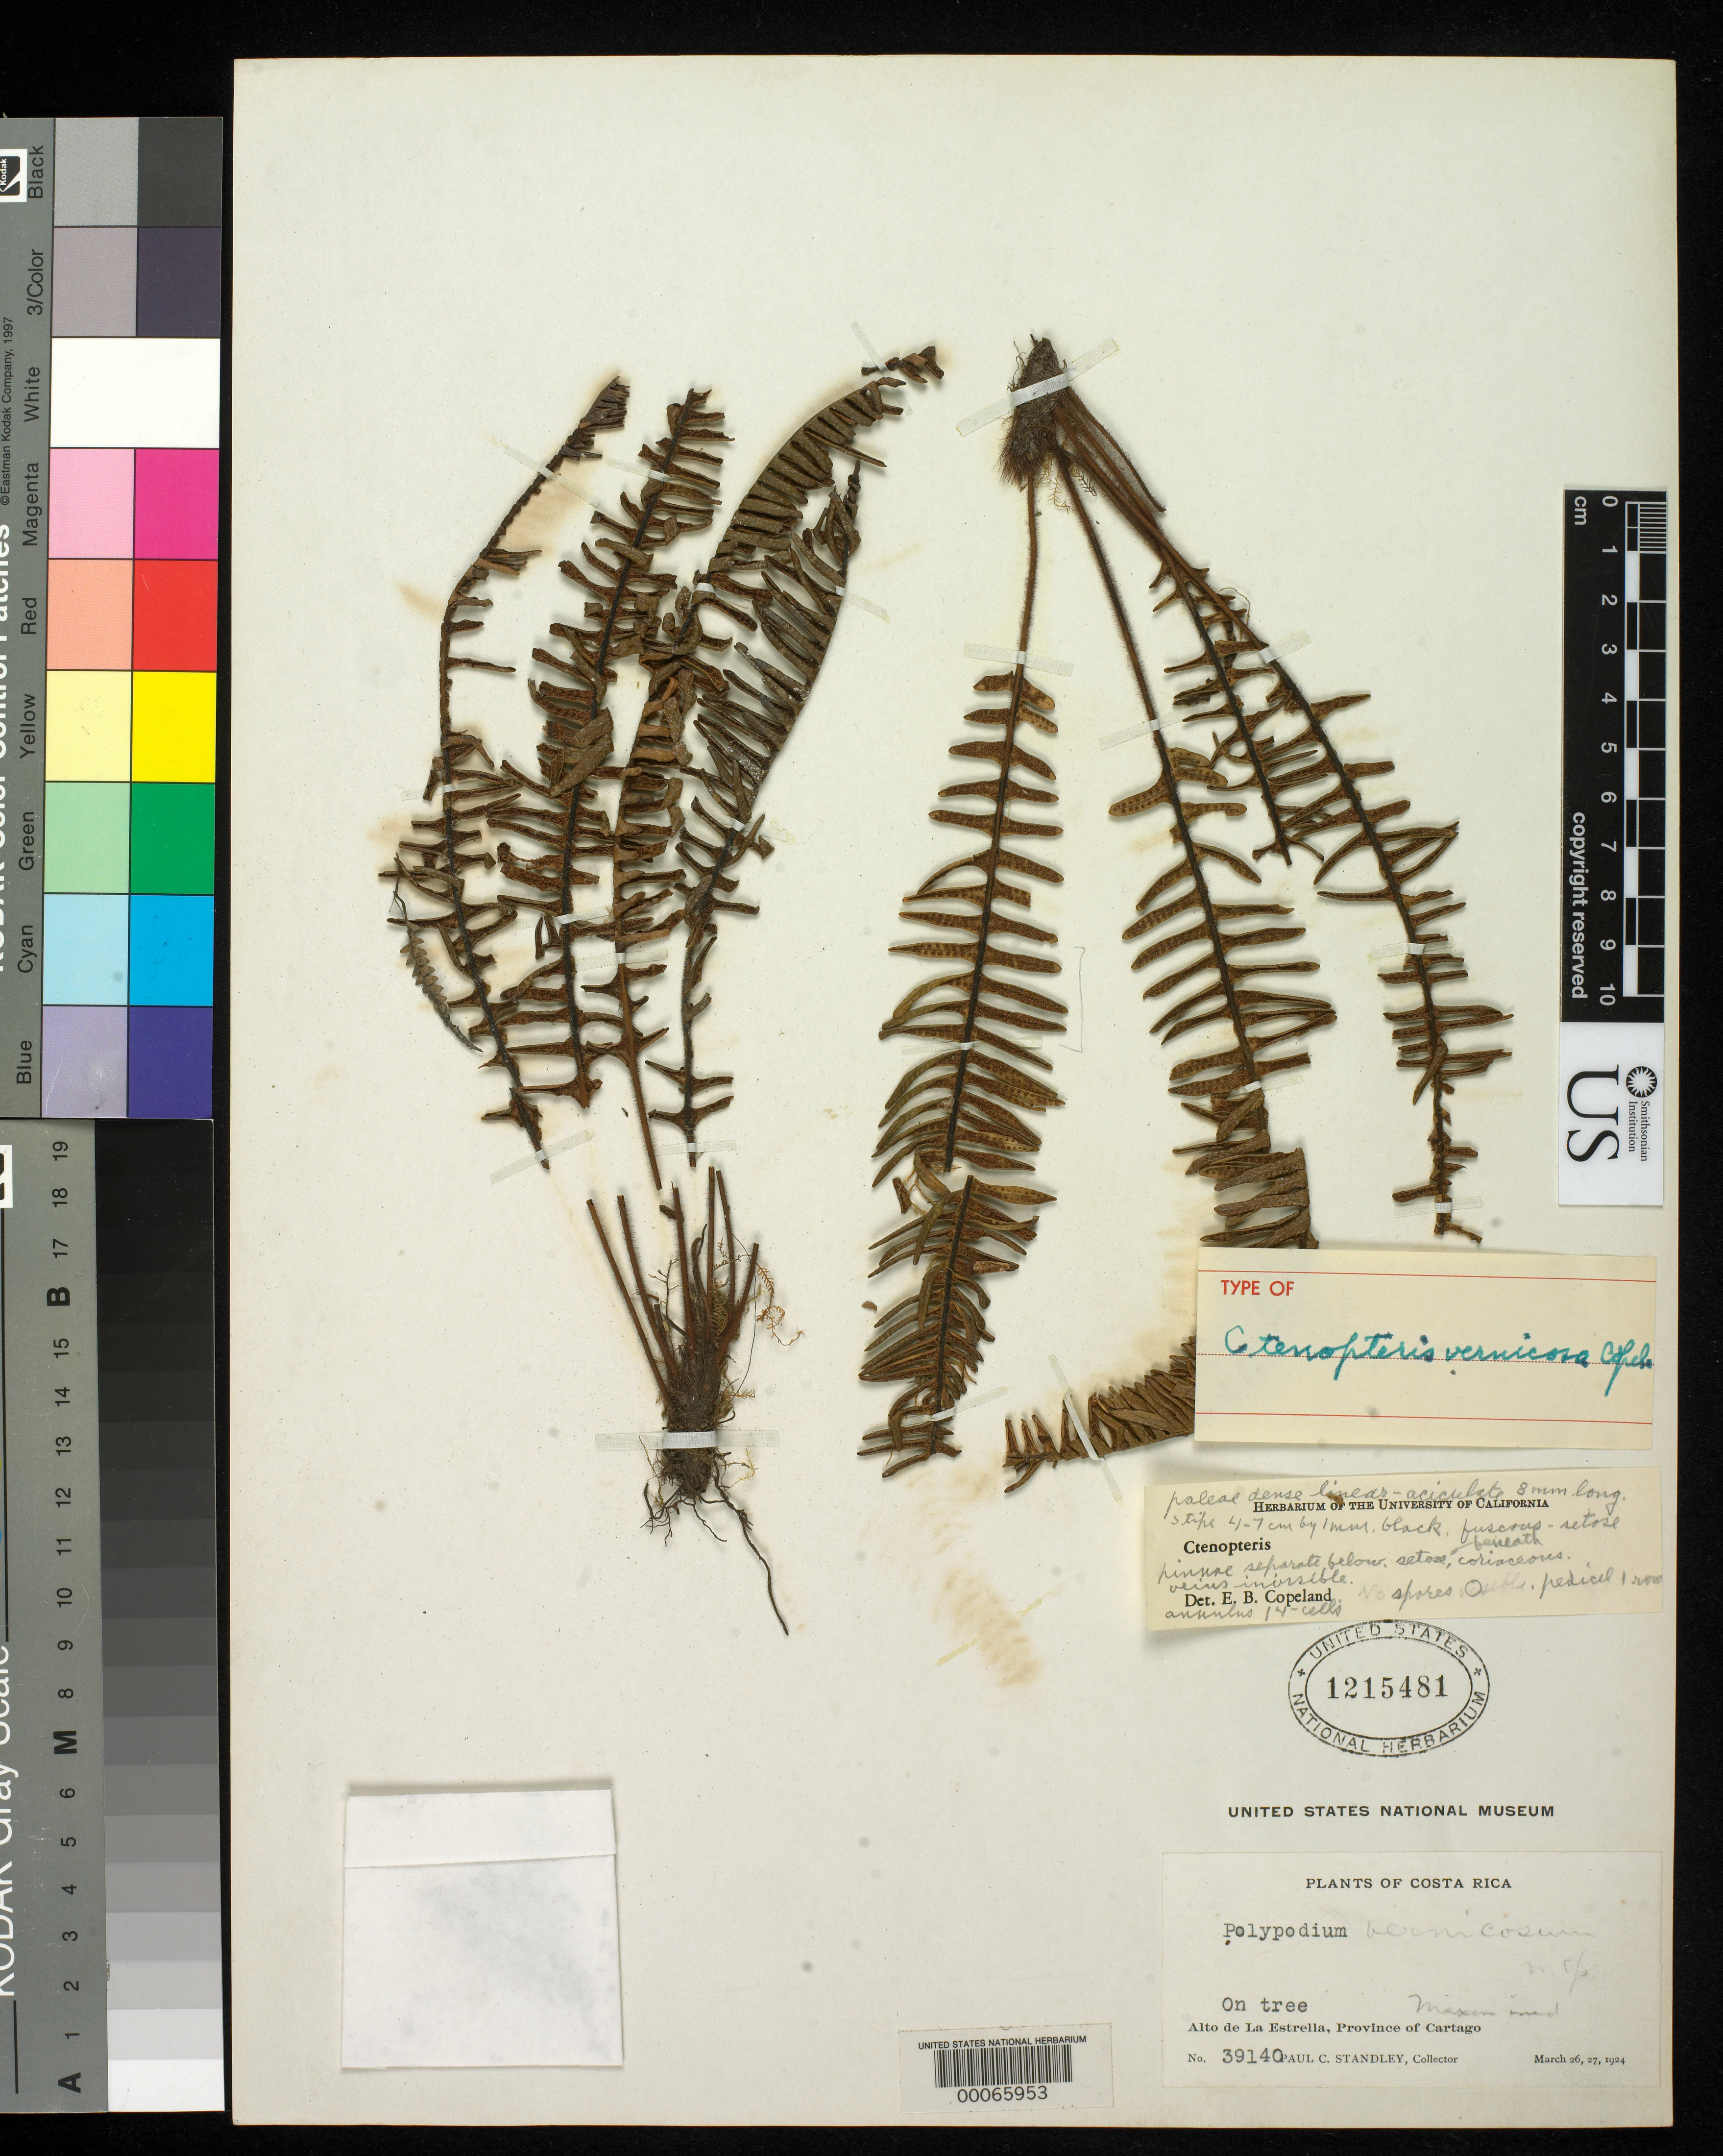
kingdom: Plantae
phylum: Tracheophyta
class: Polypodiopsida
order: Polypodiales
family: Polypodiaceae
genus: Ctenopteris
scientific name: Ctenopteris vernicosa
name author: Copel.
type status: Lectotype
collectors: P. C. Standley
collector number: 39140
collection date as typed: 26 Mar 1924 to 27 Mar 1924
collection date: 1924-03-26/1924-03-27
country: Costa Rica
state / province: Cartago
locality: Alto de La Estrella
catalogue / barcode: US 1215481